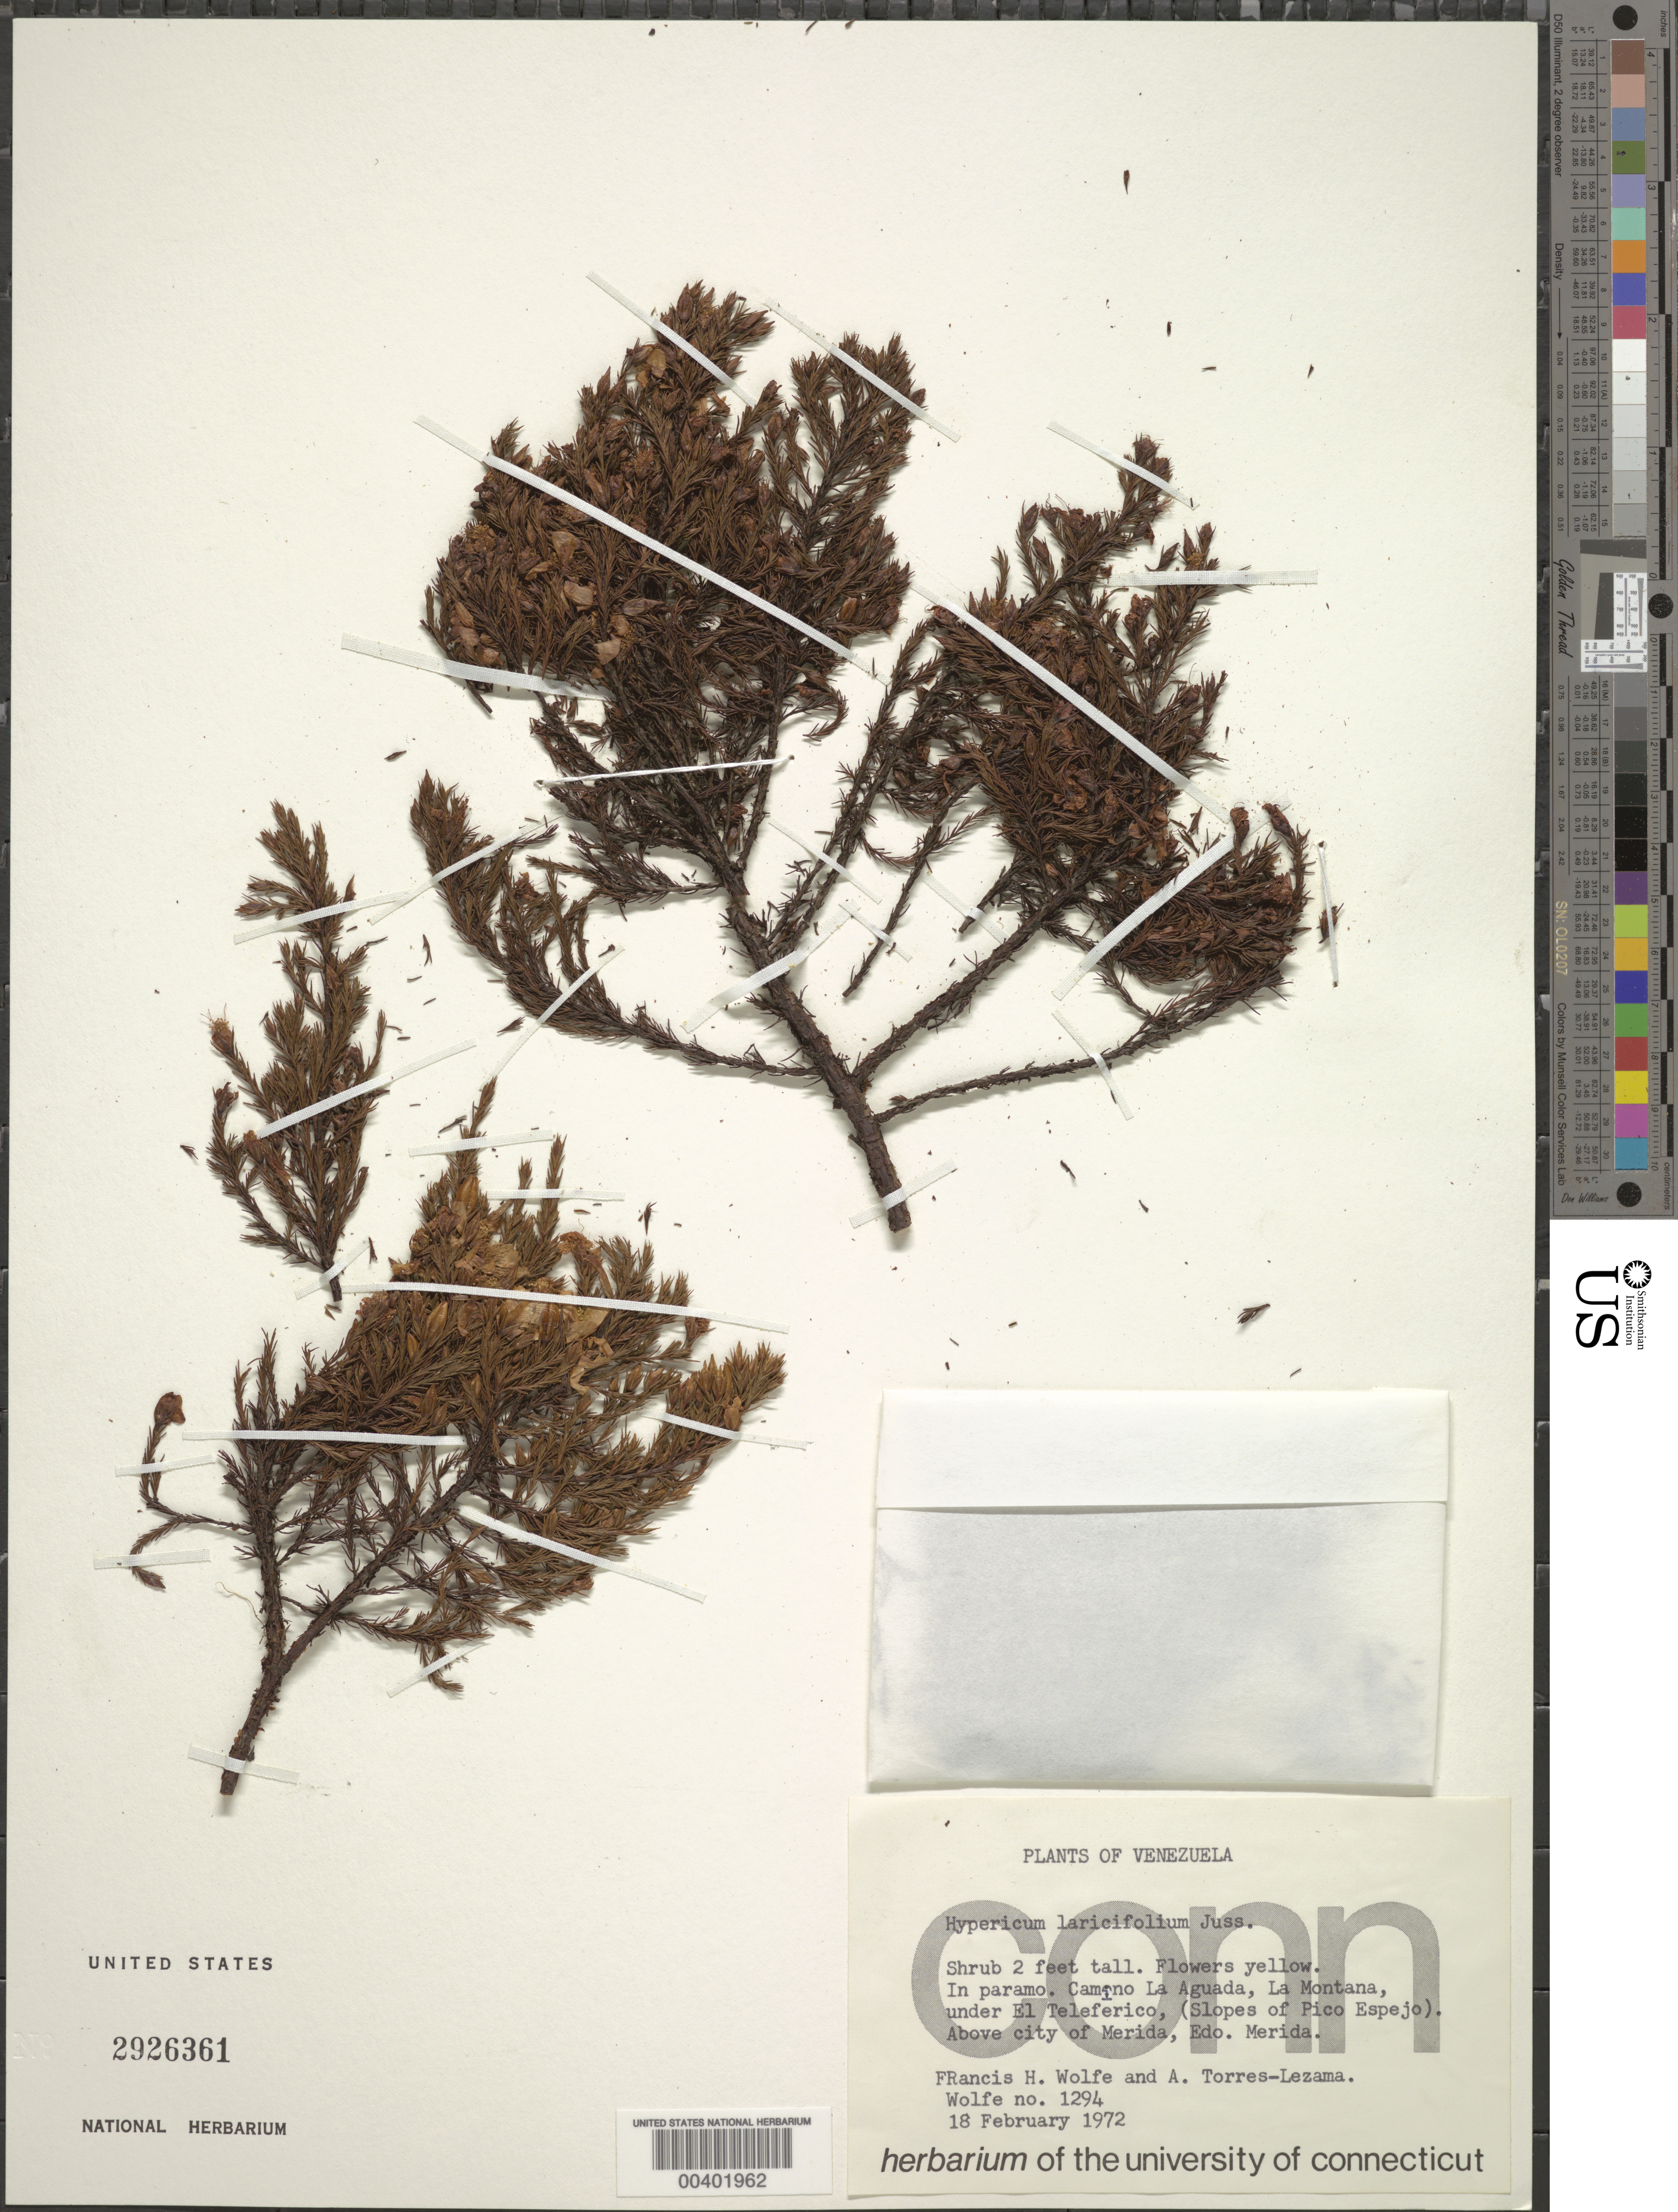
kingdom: Plantae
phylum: Tracheophyta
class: Magnoliopsida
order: Malpighiales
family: Hypericaceae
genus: Hypericum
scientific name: Hypericum laricifolium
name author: Juss.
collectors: F. Wolfe & A. Torres-Lezama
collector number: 1294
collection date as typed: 18 Feb 1972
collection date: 1972-02-18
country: Venezuela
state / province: Mérida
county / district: Libertador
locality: Camino La Aguada, La Montana, under El Teleferico (slopes of Pico Espejo). Above city of Mérida. Teleferico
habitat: In páramo.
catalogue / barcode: US 2926361